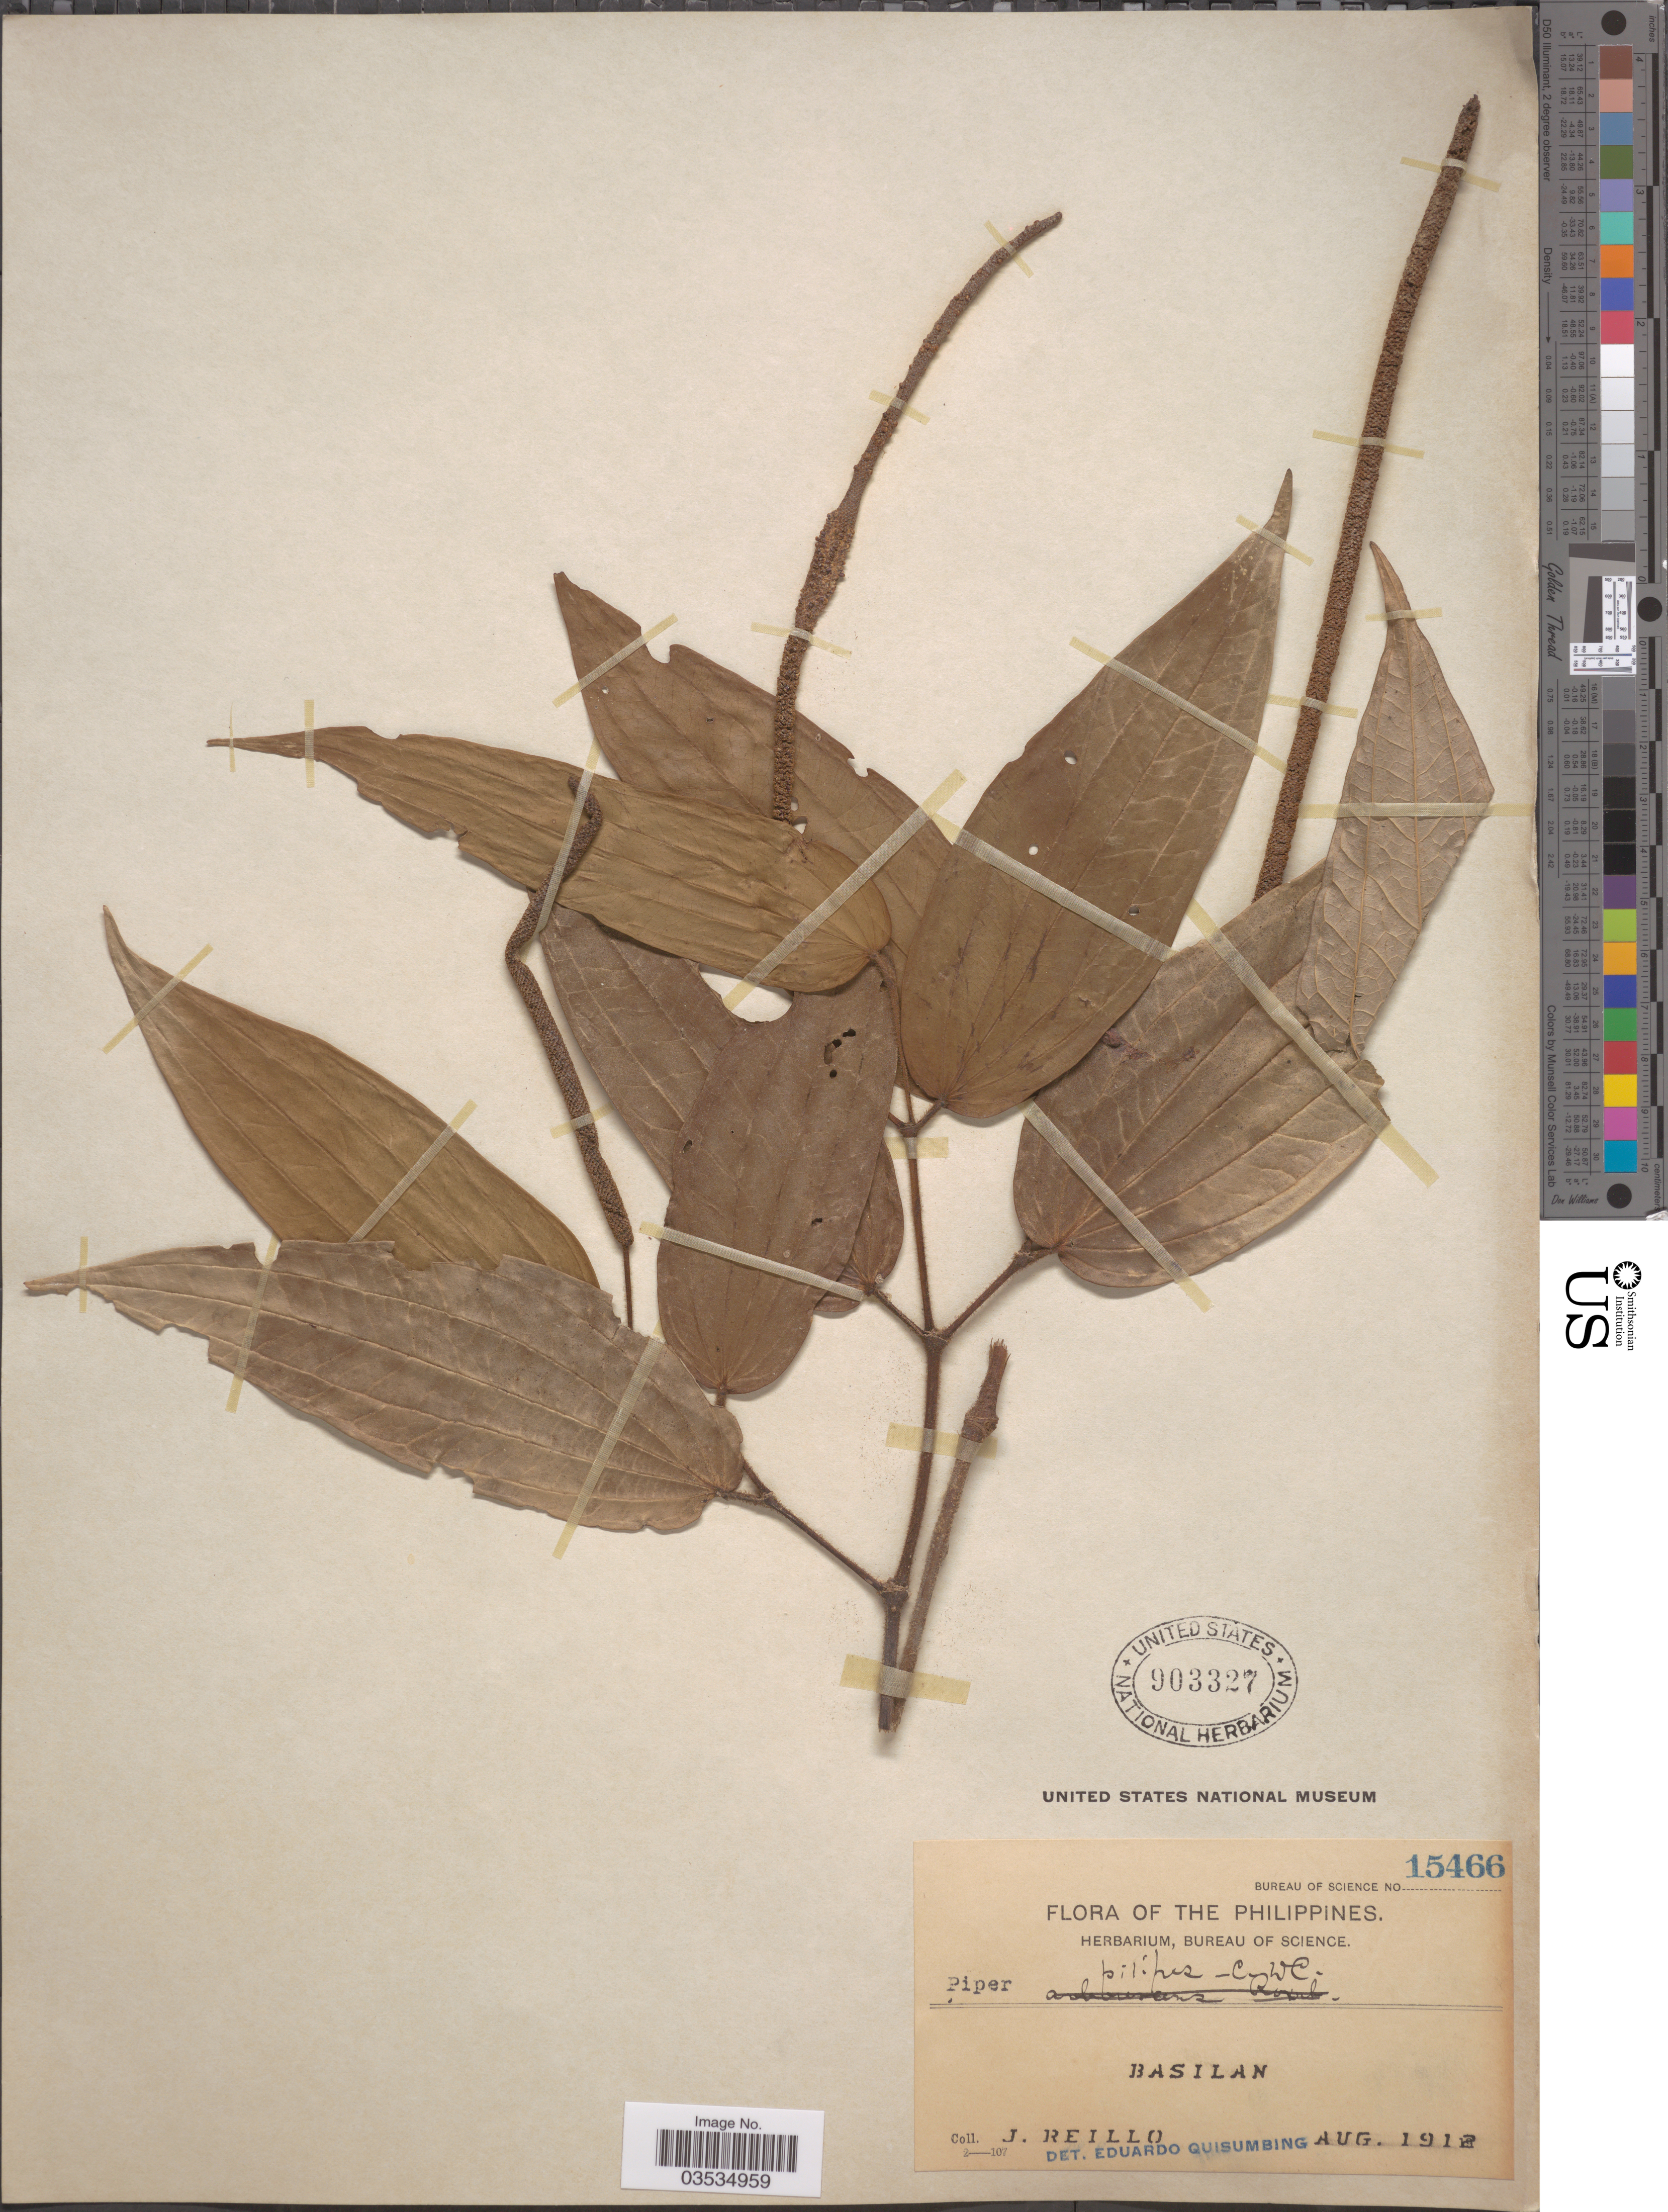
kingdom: Plantae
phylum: Tracheophyta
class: Magnoliopsida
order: Piperales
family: Piperaceae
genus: Piper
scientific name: Piper pilipes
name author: C. DC.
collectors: J. Reillo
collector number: Bureau of Science 15466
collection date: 1912-08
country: Philippines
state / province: Muslim Mindanao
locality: Basilan.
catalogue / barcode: US 903327